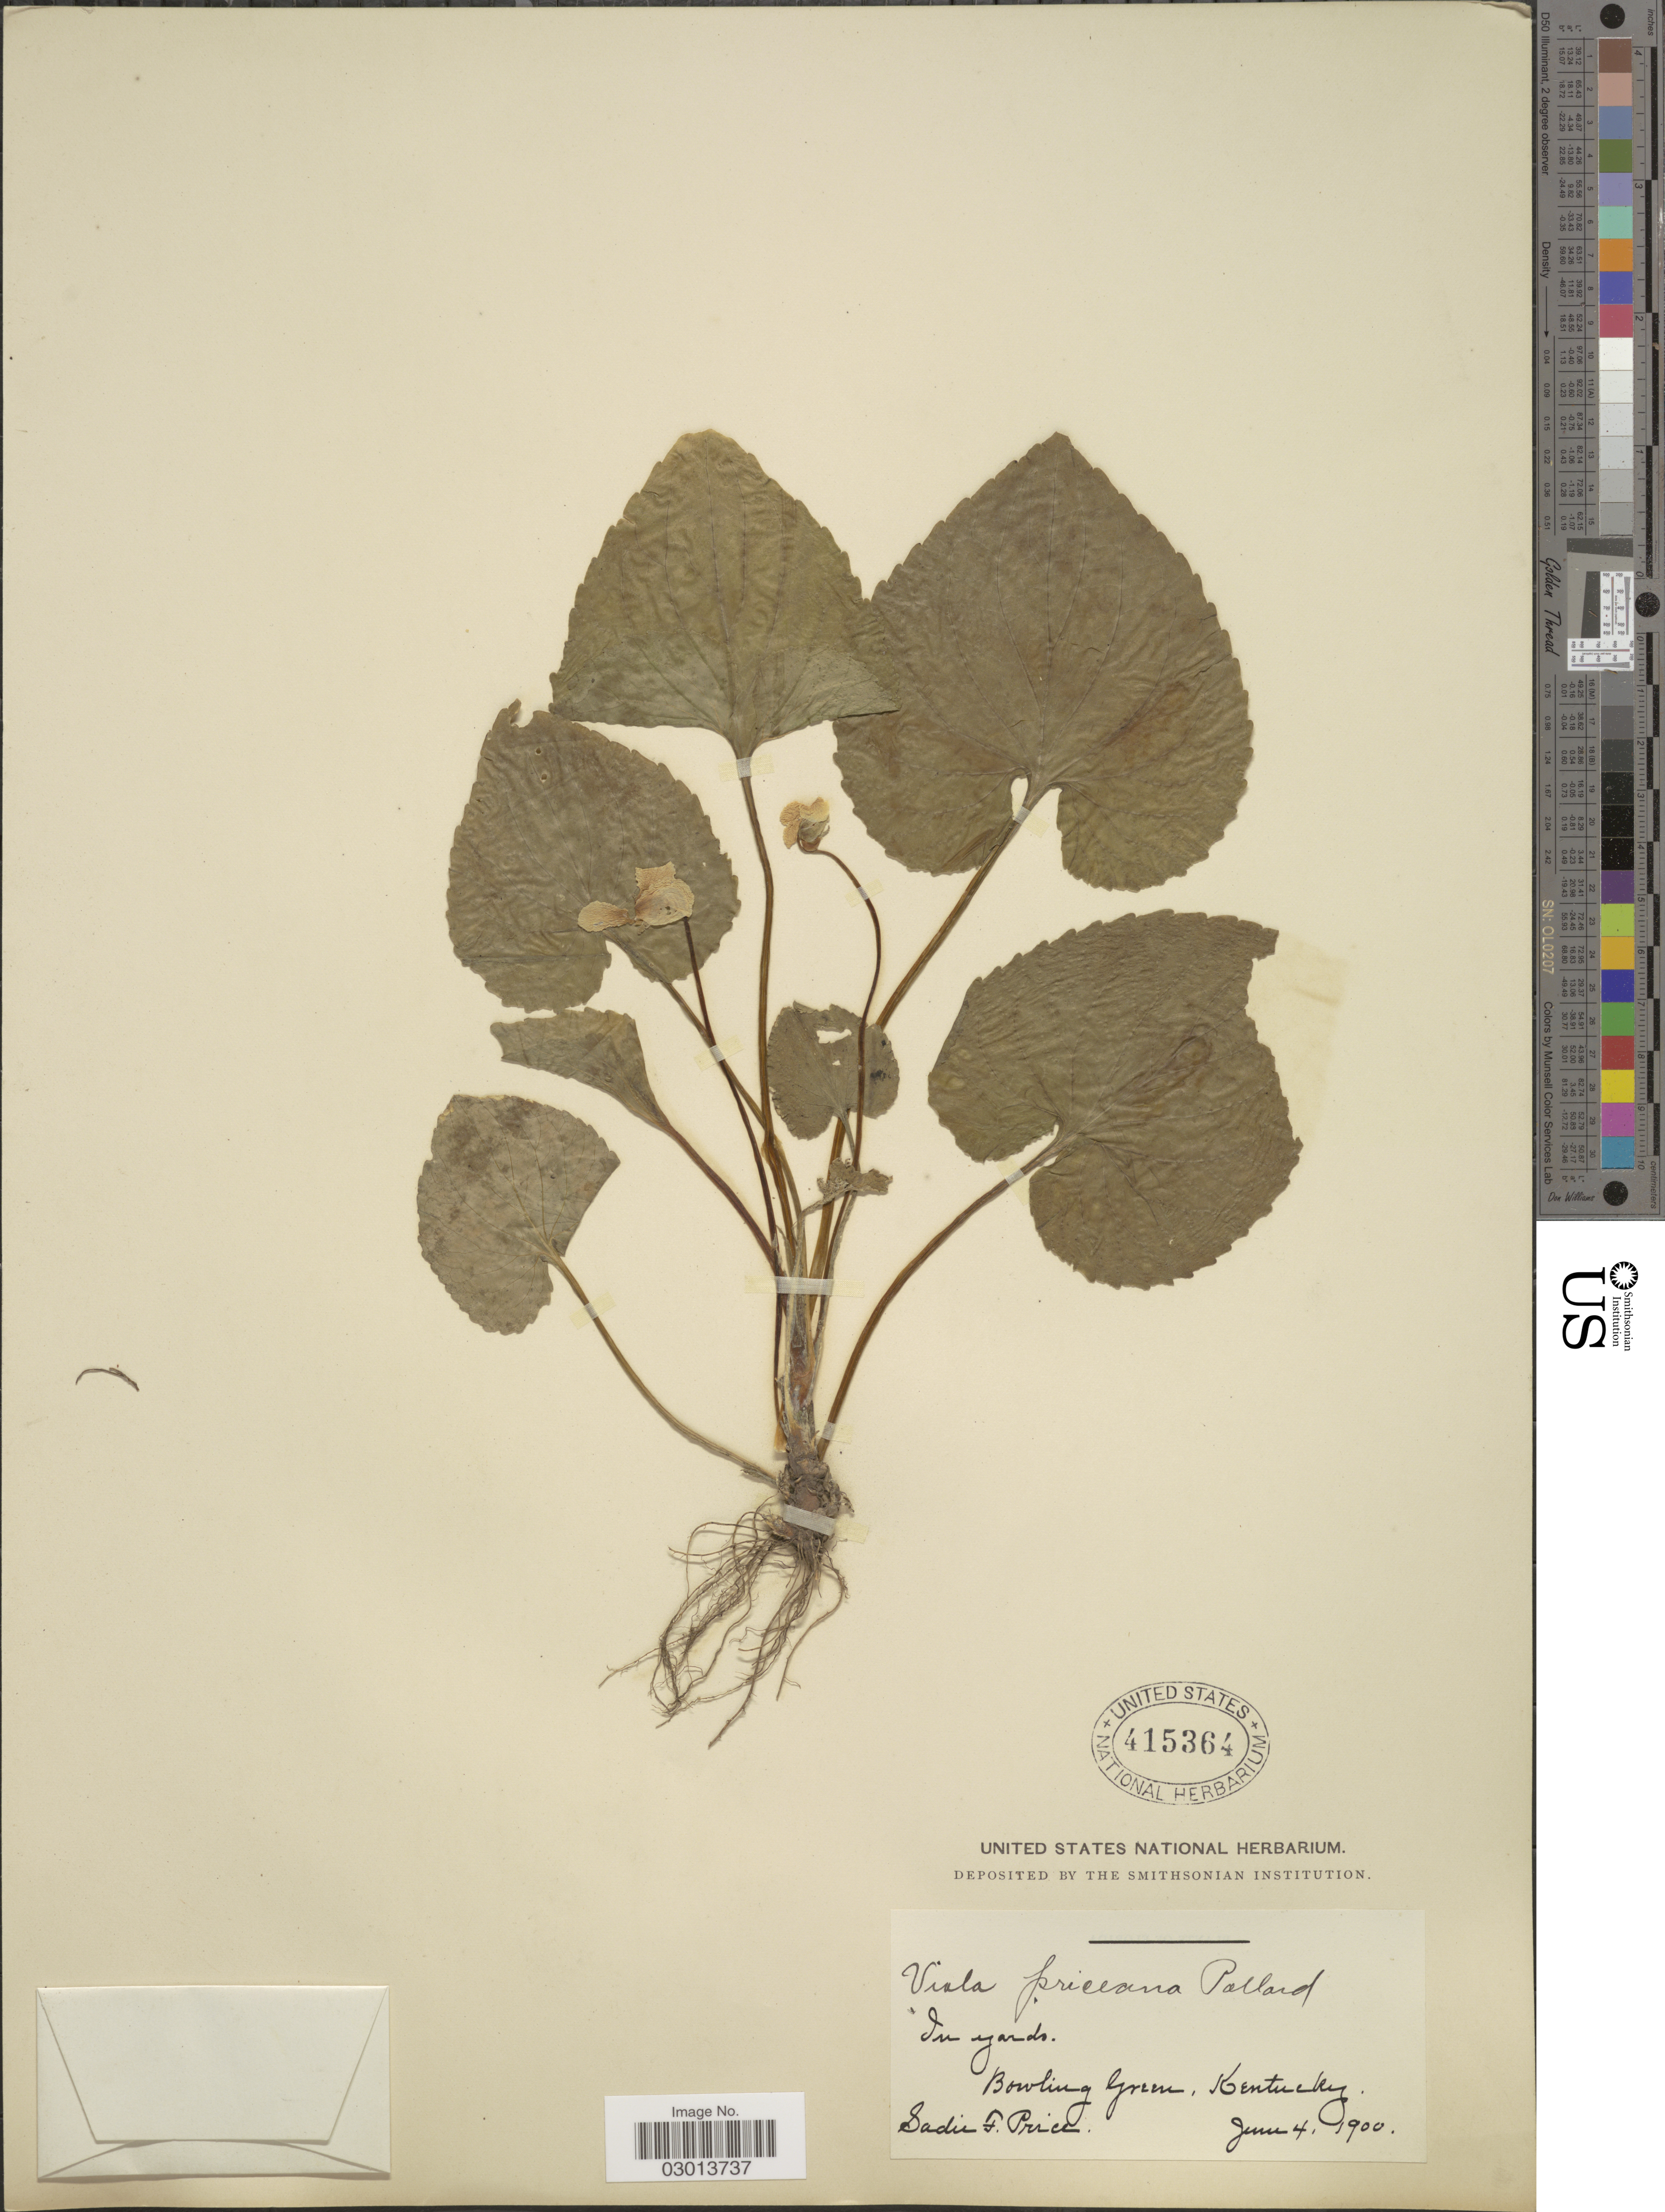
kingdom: Plantae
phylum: Tracheophyta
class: Magnoliopsida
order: Malpighiales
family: Violaceae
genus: Viola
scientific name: Viola priceana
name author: Pollard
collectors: S. Price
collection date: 1900-06-04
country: United States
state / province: Kentucky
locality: In yards. Bowling Green.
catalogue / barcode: US 415364